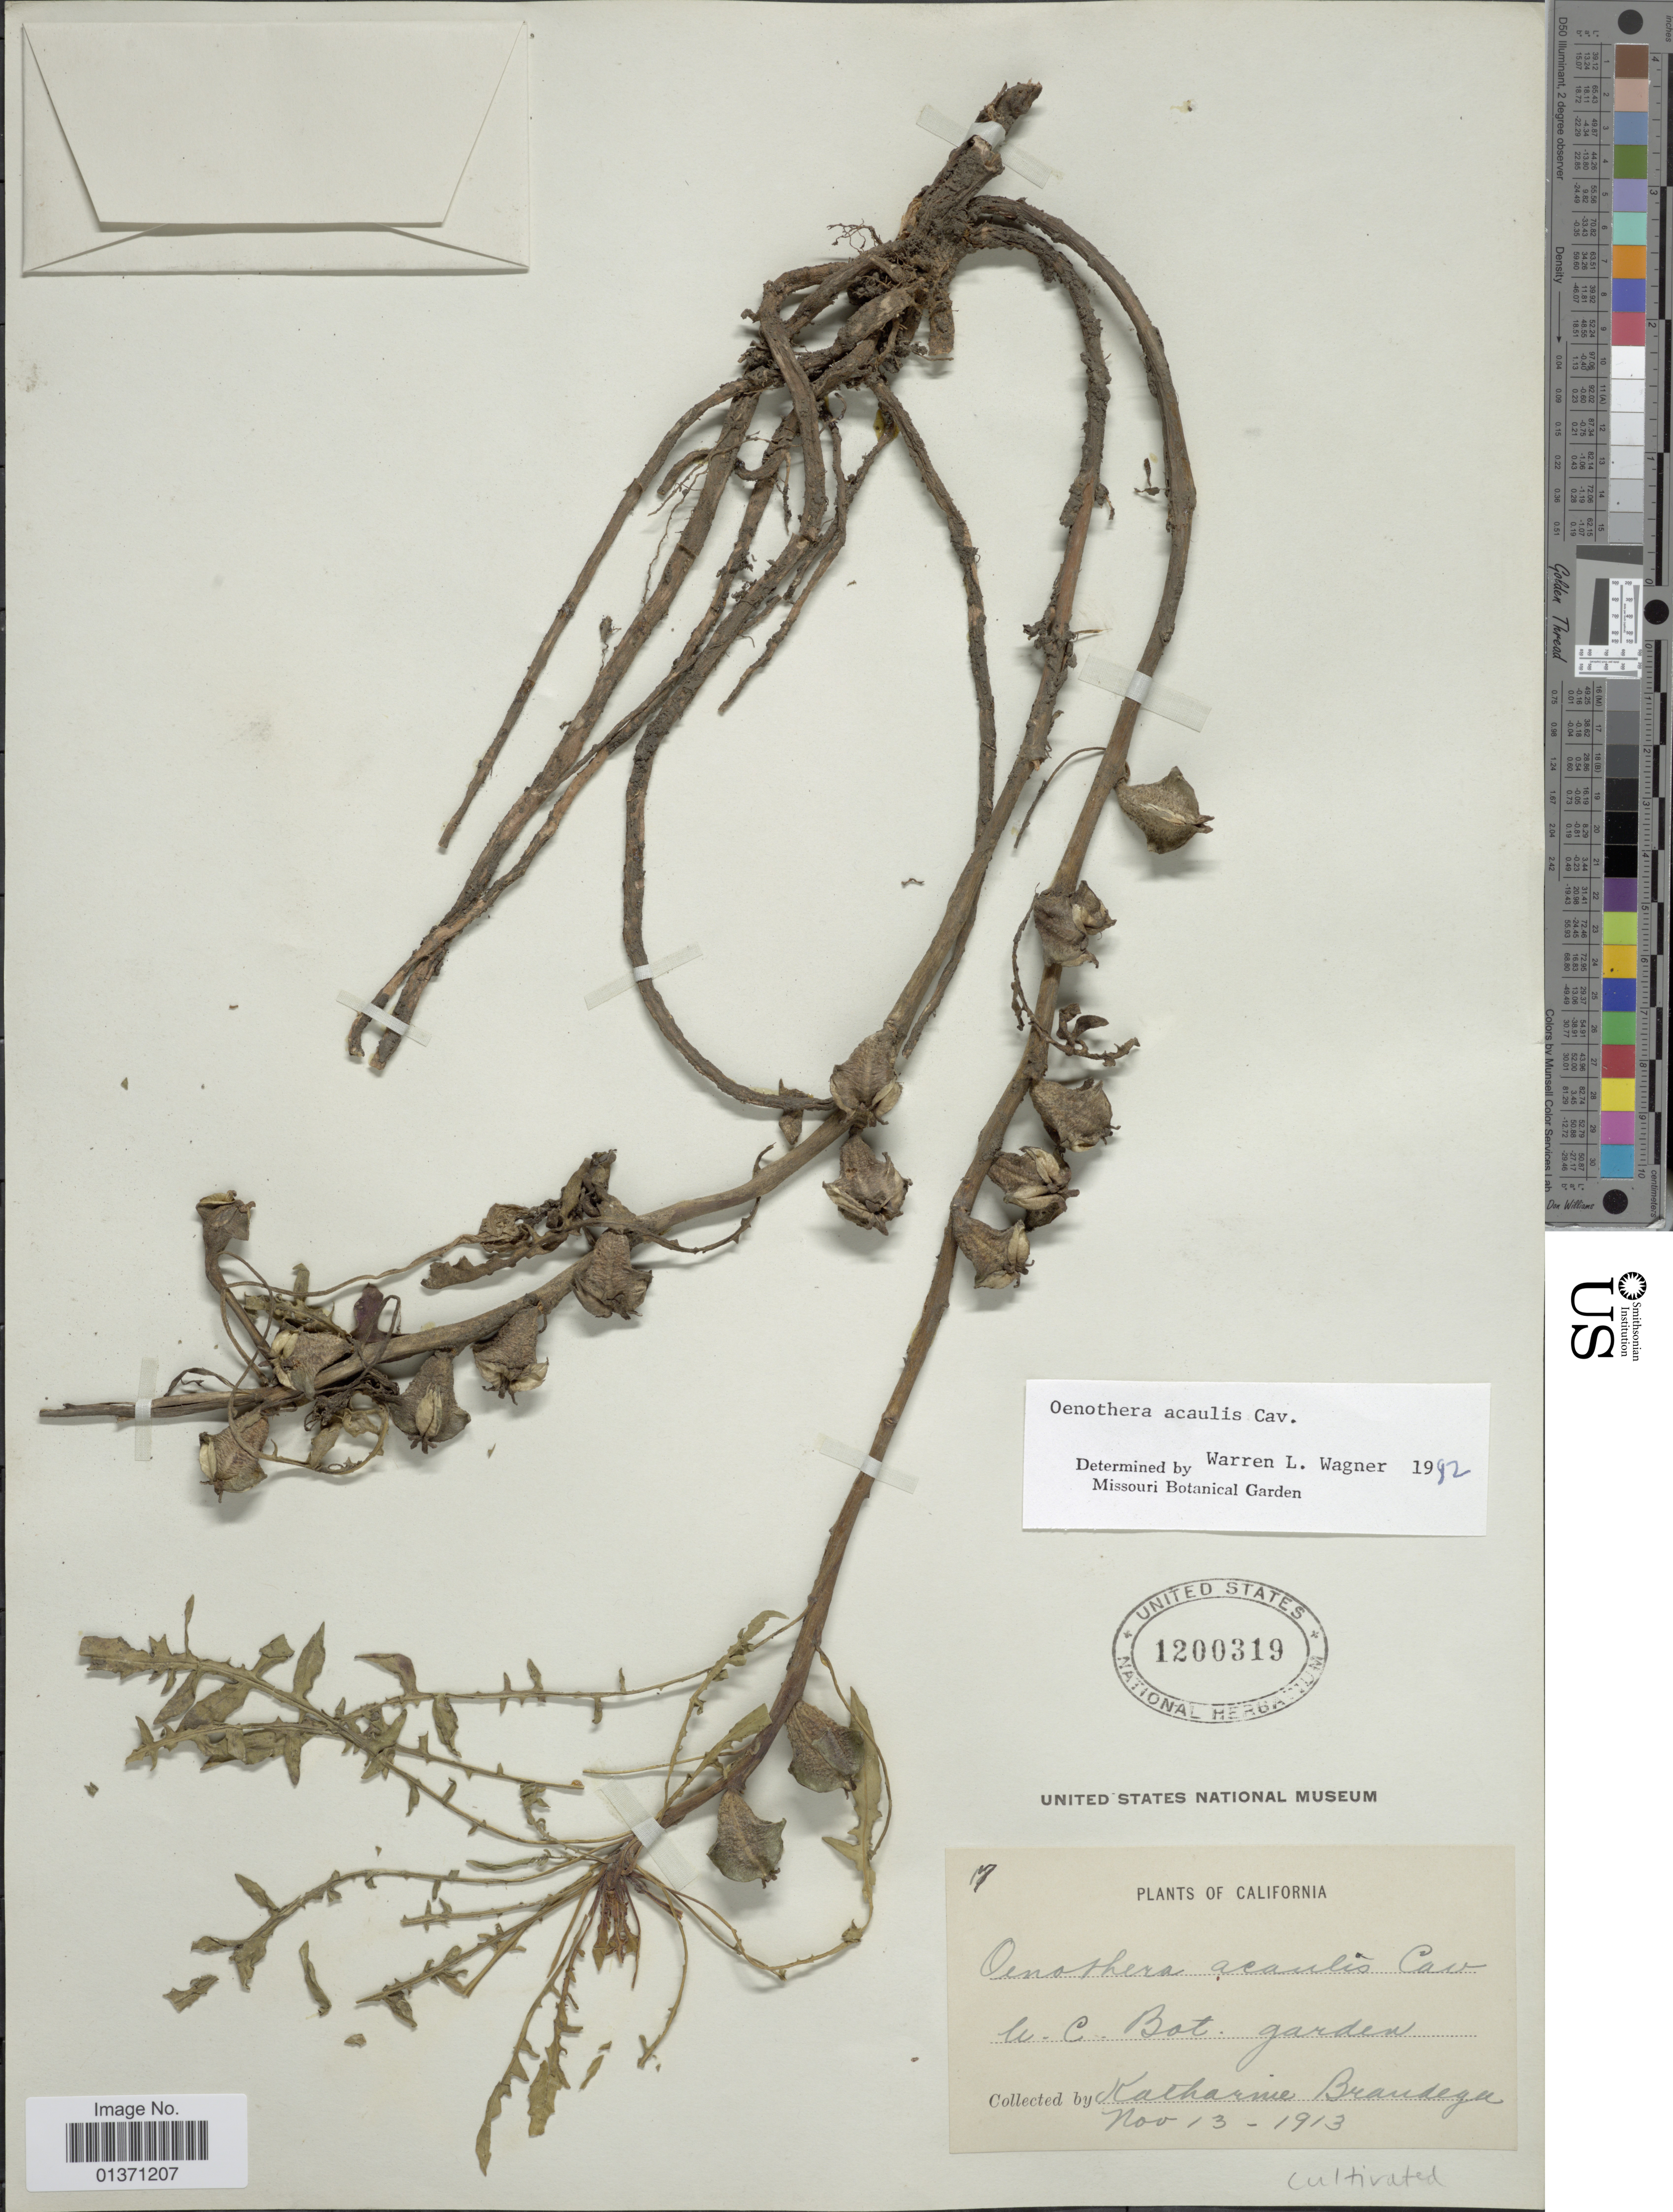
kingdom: Plantae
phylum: Tracheophyta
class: Magnoliopsida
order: Myrtales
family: Onagraceae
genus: Oenothera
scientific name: Oenothera acaulis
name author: Cav.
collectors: M. K. Brandegee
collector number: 17*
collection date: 1913-11-13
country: United States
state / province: California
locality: U. C. Bot. garden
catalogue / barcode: US 1200319